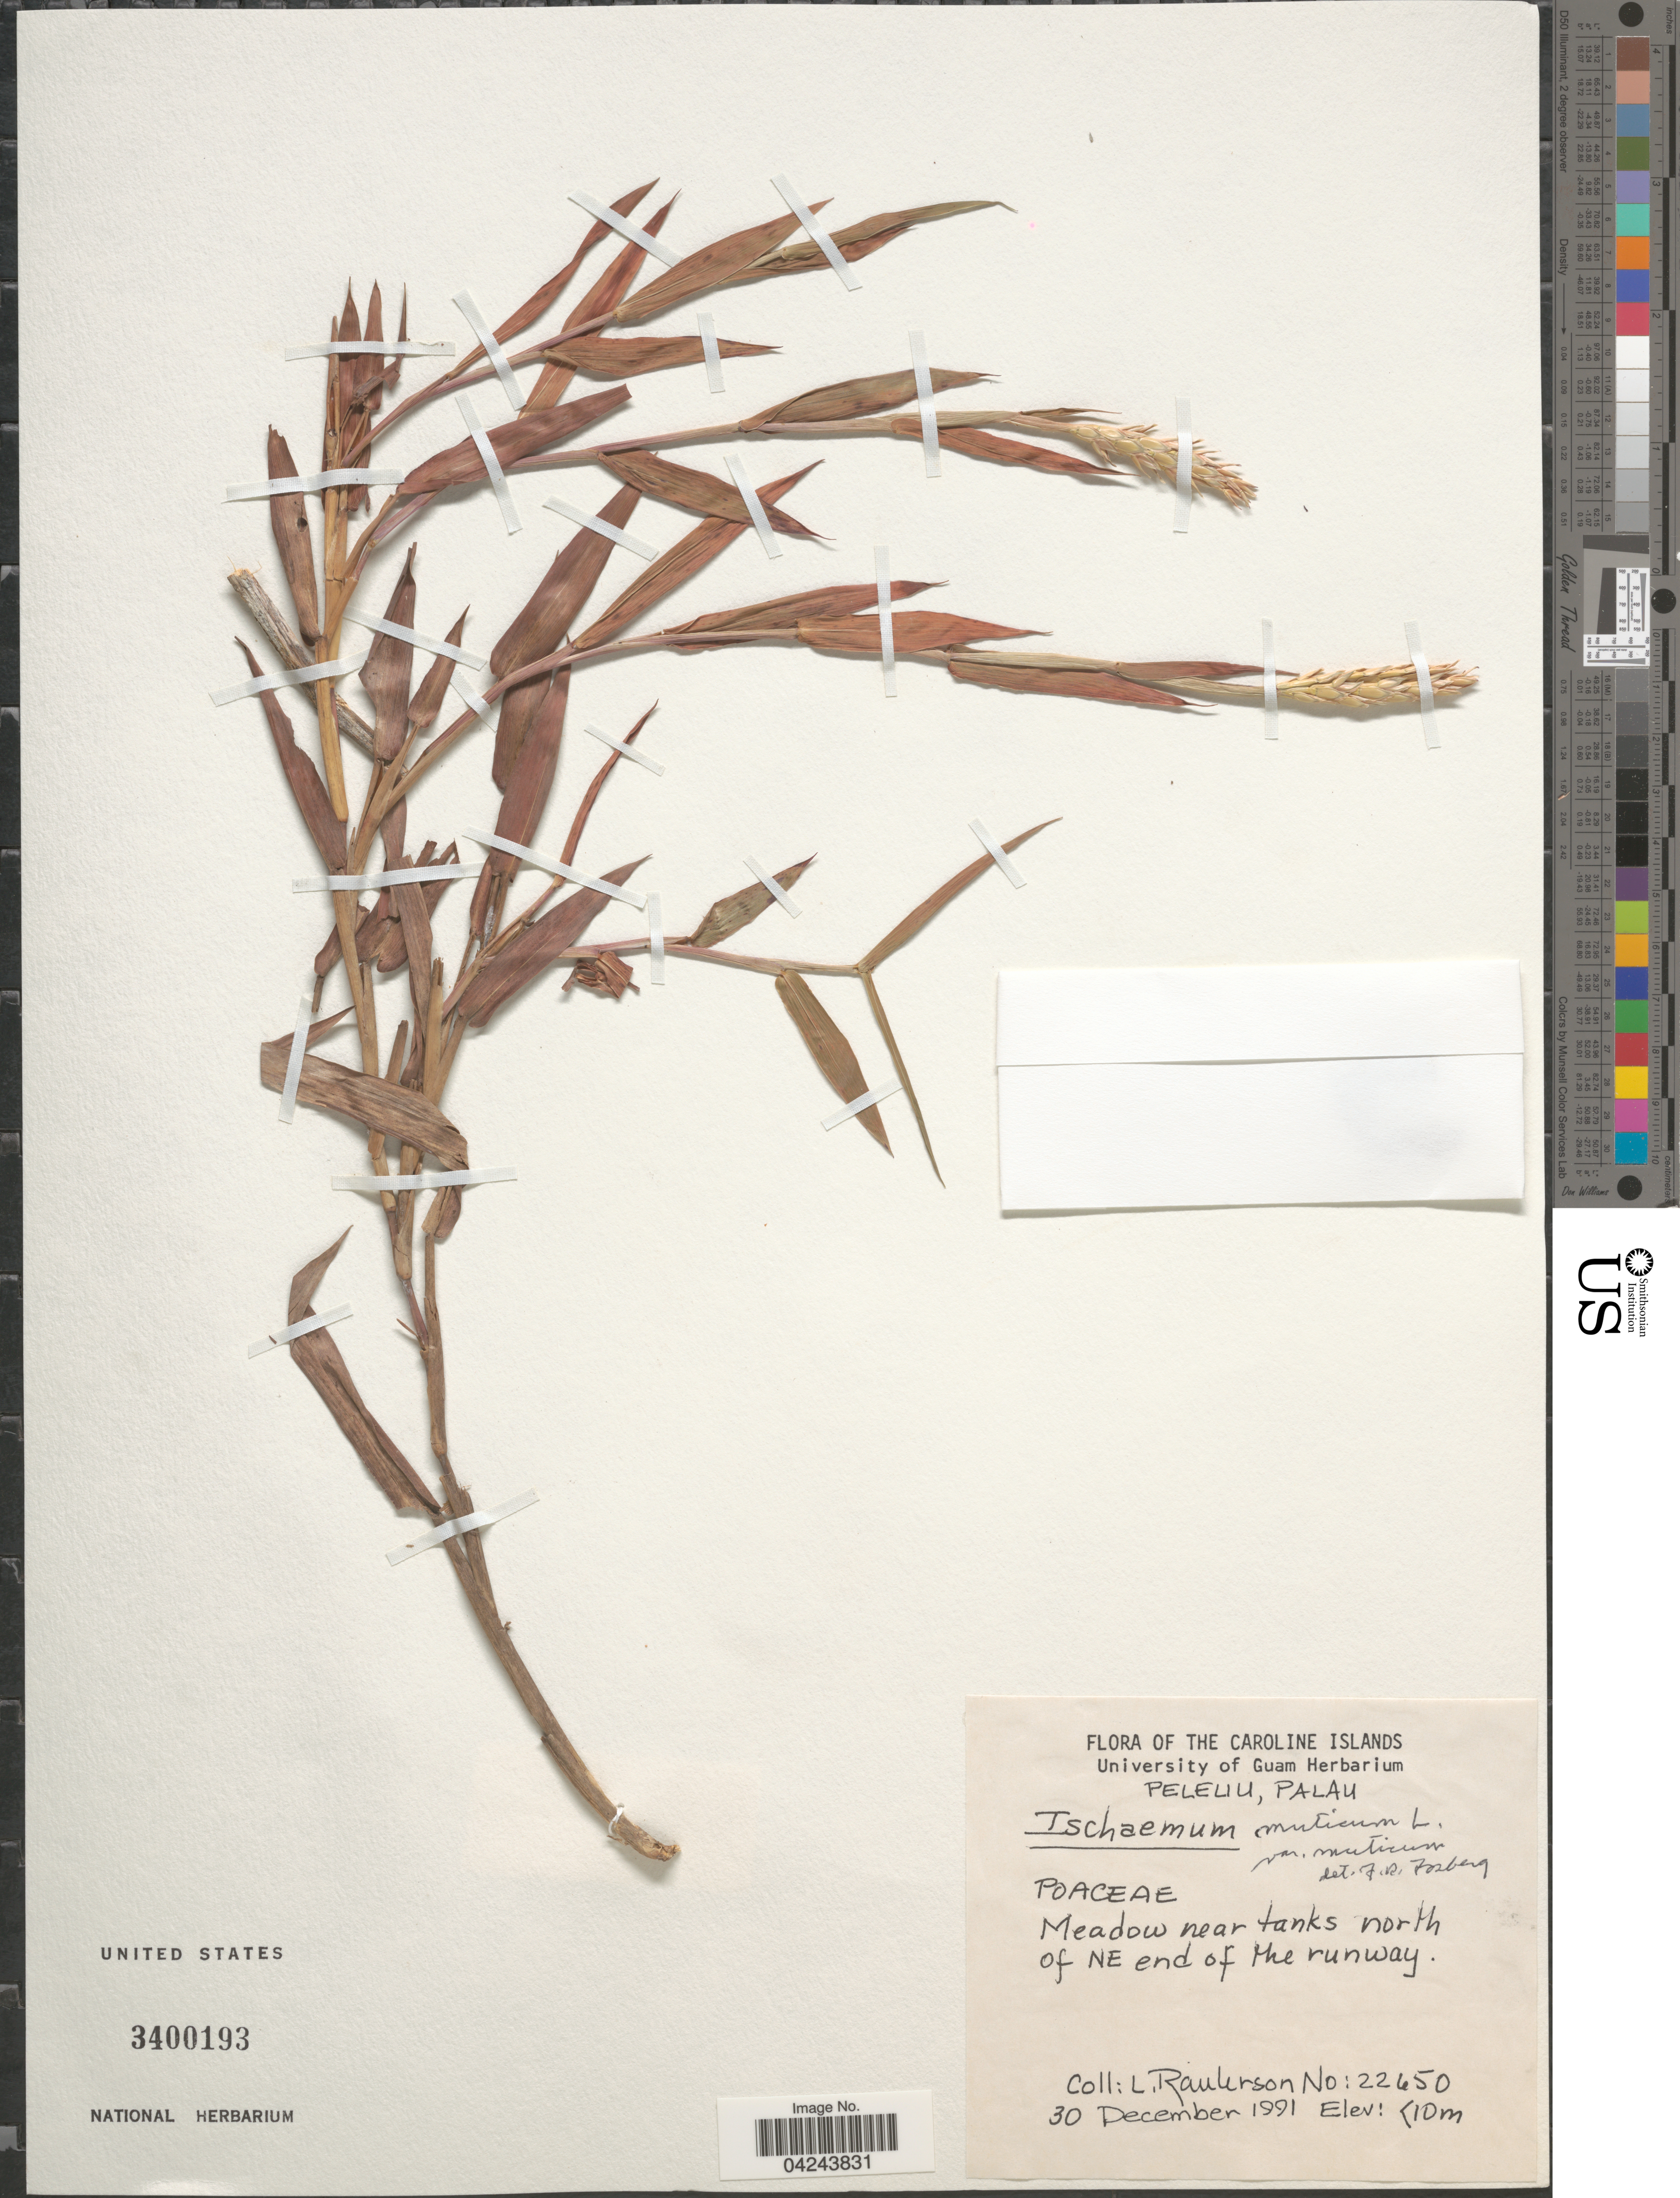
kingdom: Plantae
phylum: Tracheophyta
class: Liliopsida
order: Poales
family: Poaceae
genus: Ischaemum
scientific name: Ischaemum muticum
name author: L.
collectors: L. Raulerson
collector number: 22650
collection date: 1991-12-30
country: Palau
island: Peleliu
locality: The Caroline Islands. Peleliu, Palau. Meadow near tanks north of NE end of the runway.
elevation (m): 10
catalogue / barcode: US 3400193